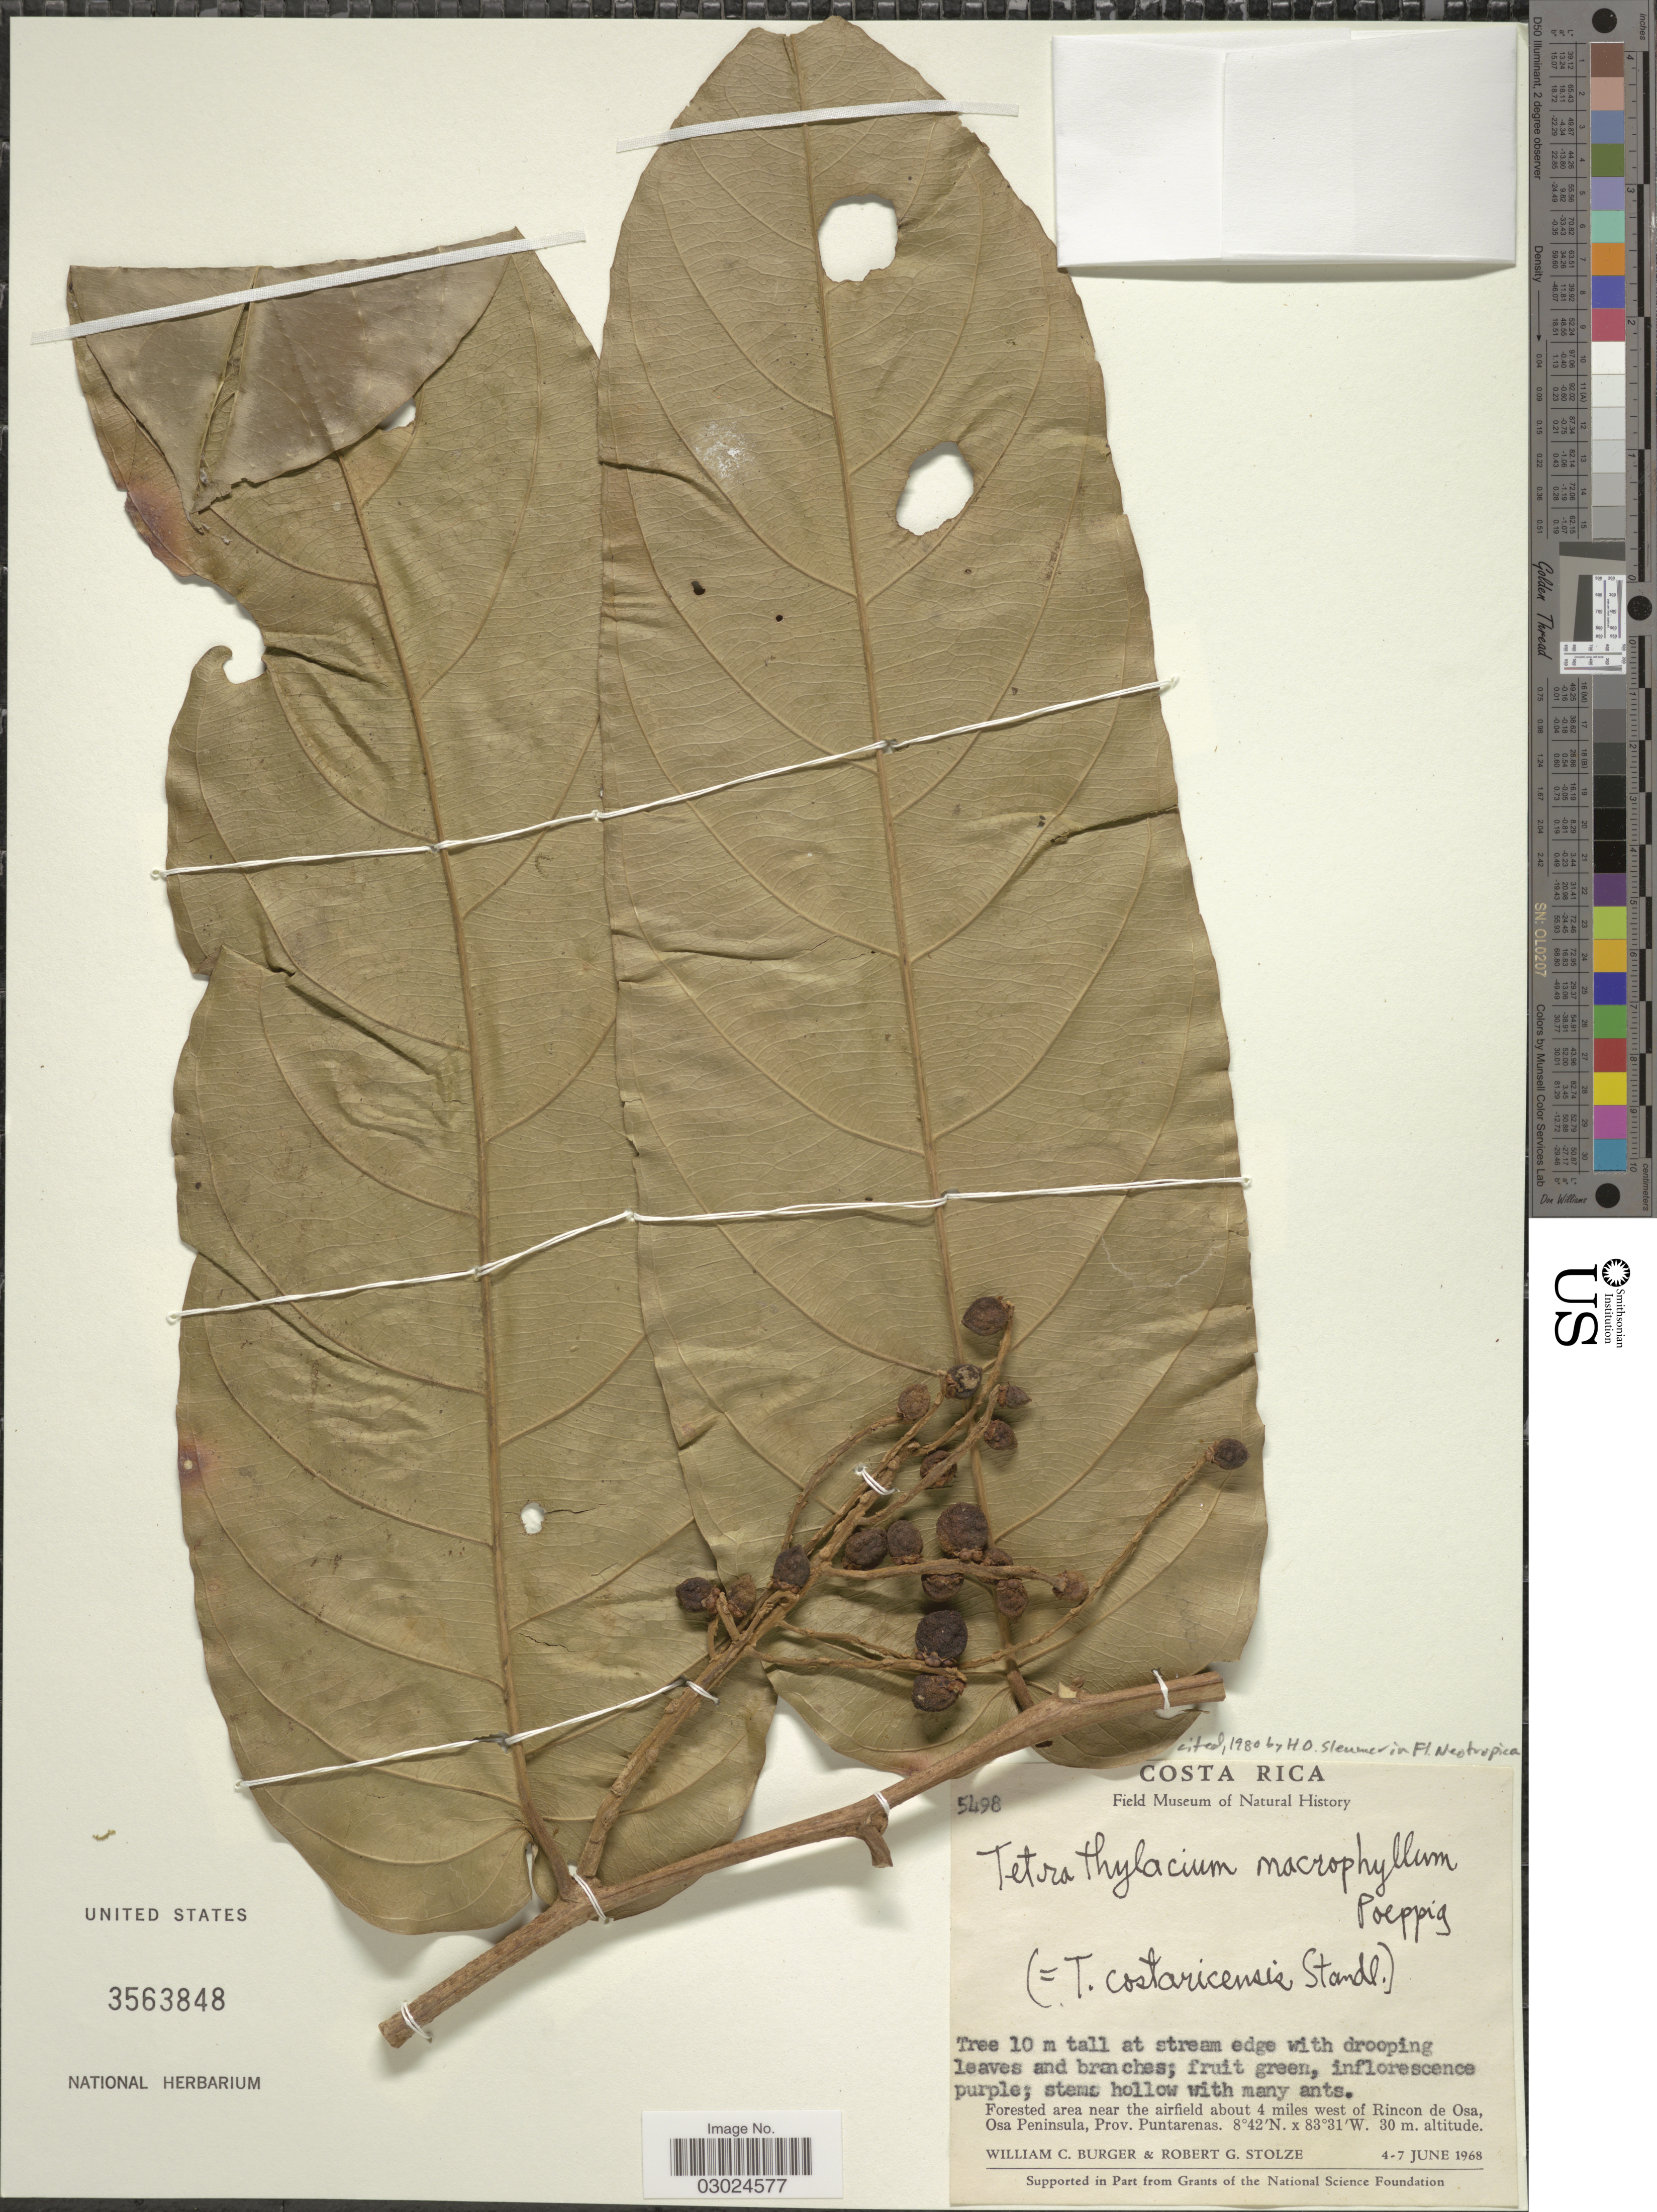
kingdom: Plantae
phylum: Tracheophyta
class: Magnoliopsida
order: Malpighiales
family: Salicaceae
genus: Tetrathylacium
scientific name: Tetrathylacium macrophyllum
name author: Poepp.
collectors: W. Burger & R. G. Stolze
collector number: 5498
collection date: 1968-06-04/1968-06-07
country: Costa Rica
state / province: Puntarenas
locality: Forested area near the airfield about 4 miles west of Rincon de Osa, Osa Peninsula.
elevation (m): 30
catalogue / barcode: US 3563848